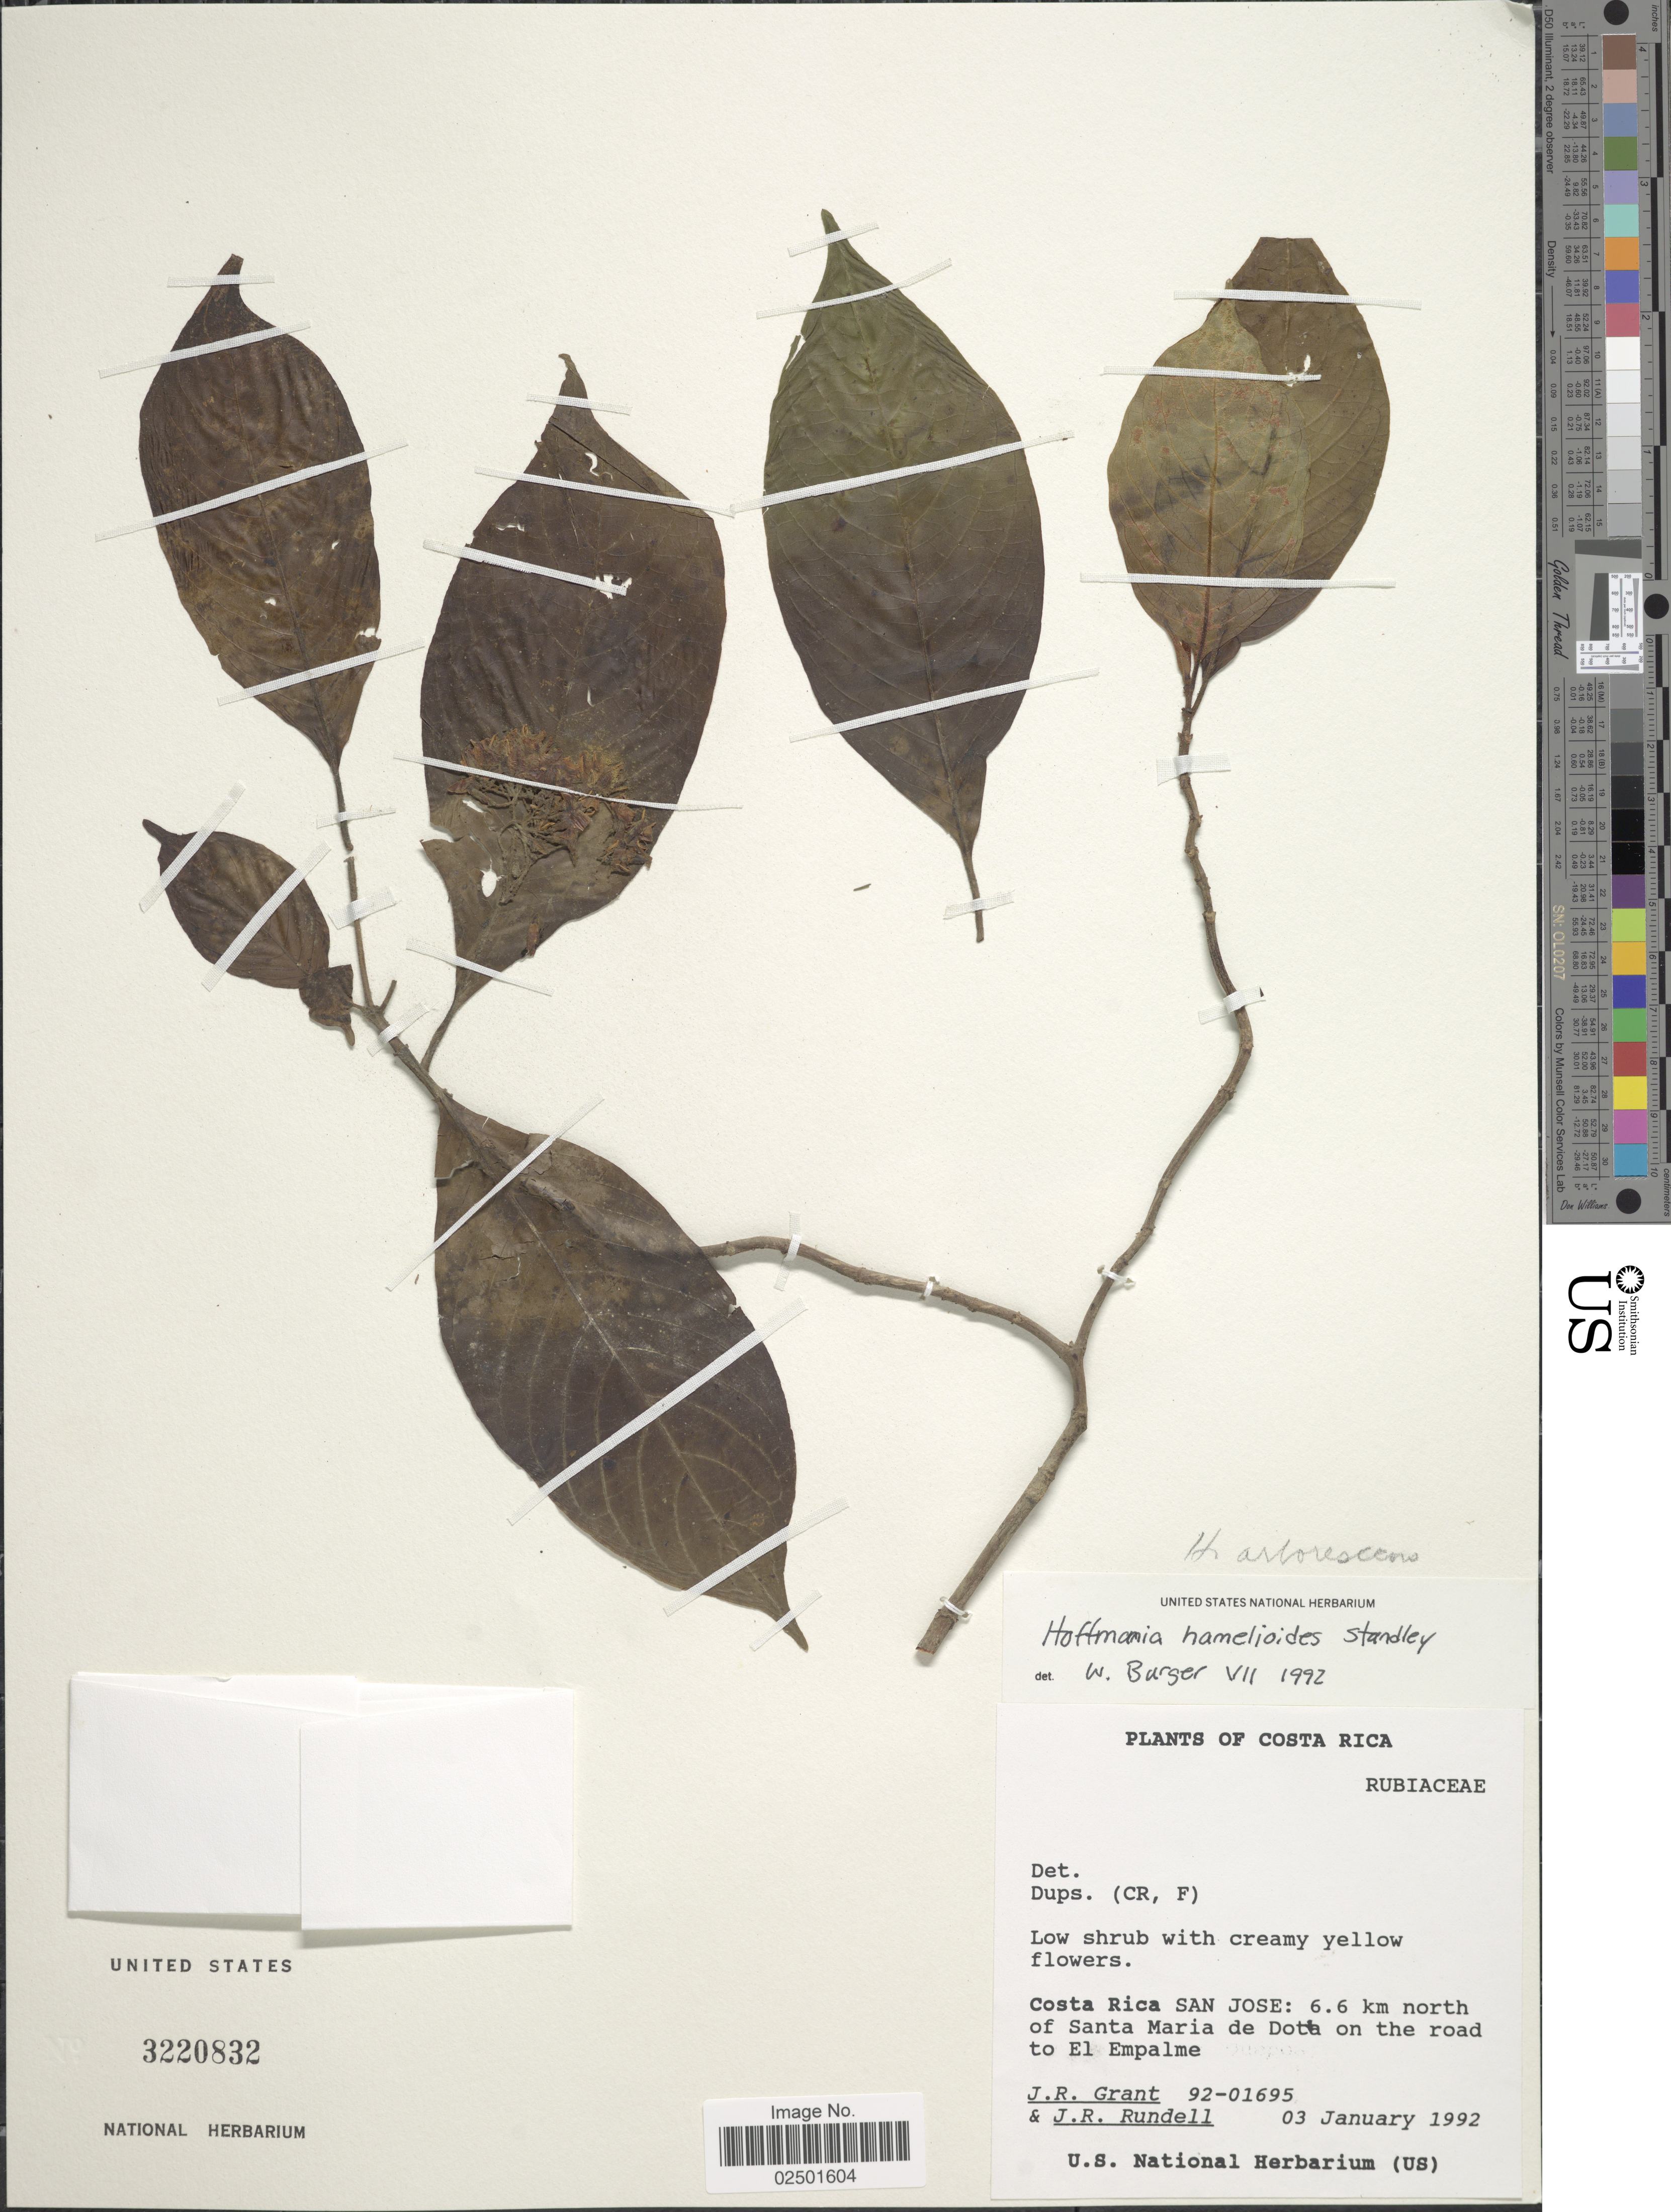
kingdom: Plantae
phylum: Tracheophyta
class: Magnoliopsida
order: Gentianales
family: Rubiaceae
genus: Hoffmannia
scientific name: Hoffmannia arborescens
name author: Donn. Sm.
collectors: J. Grant & J. R. Rundell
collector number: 92-01695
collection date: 1992-01-03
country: Costa Rica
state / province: San José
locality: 6.6 km north of Santa Maria de Dota on the road to El Empalme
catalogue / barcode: US 3220832